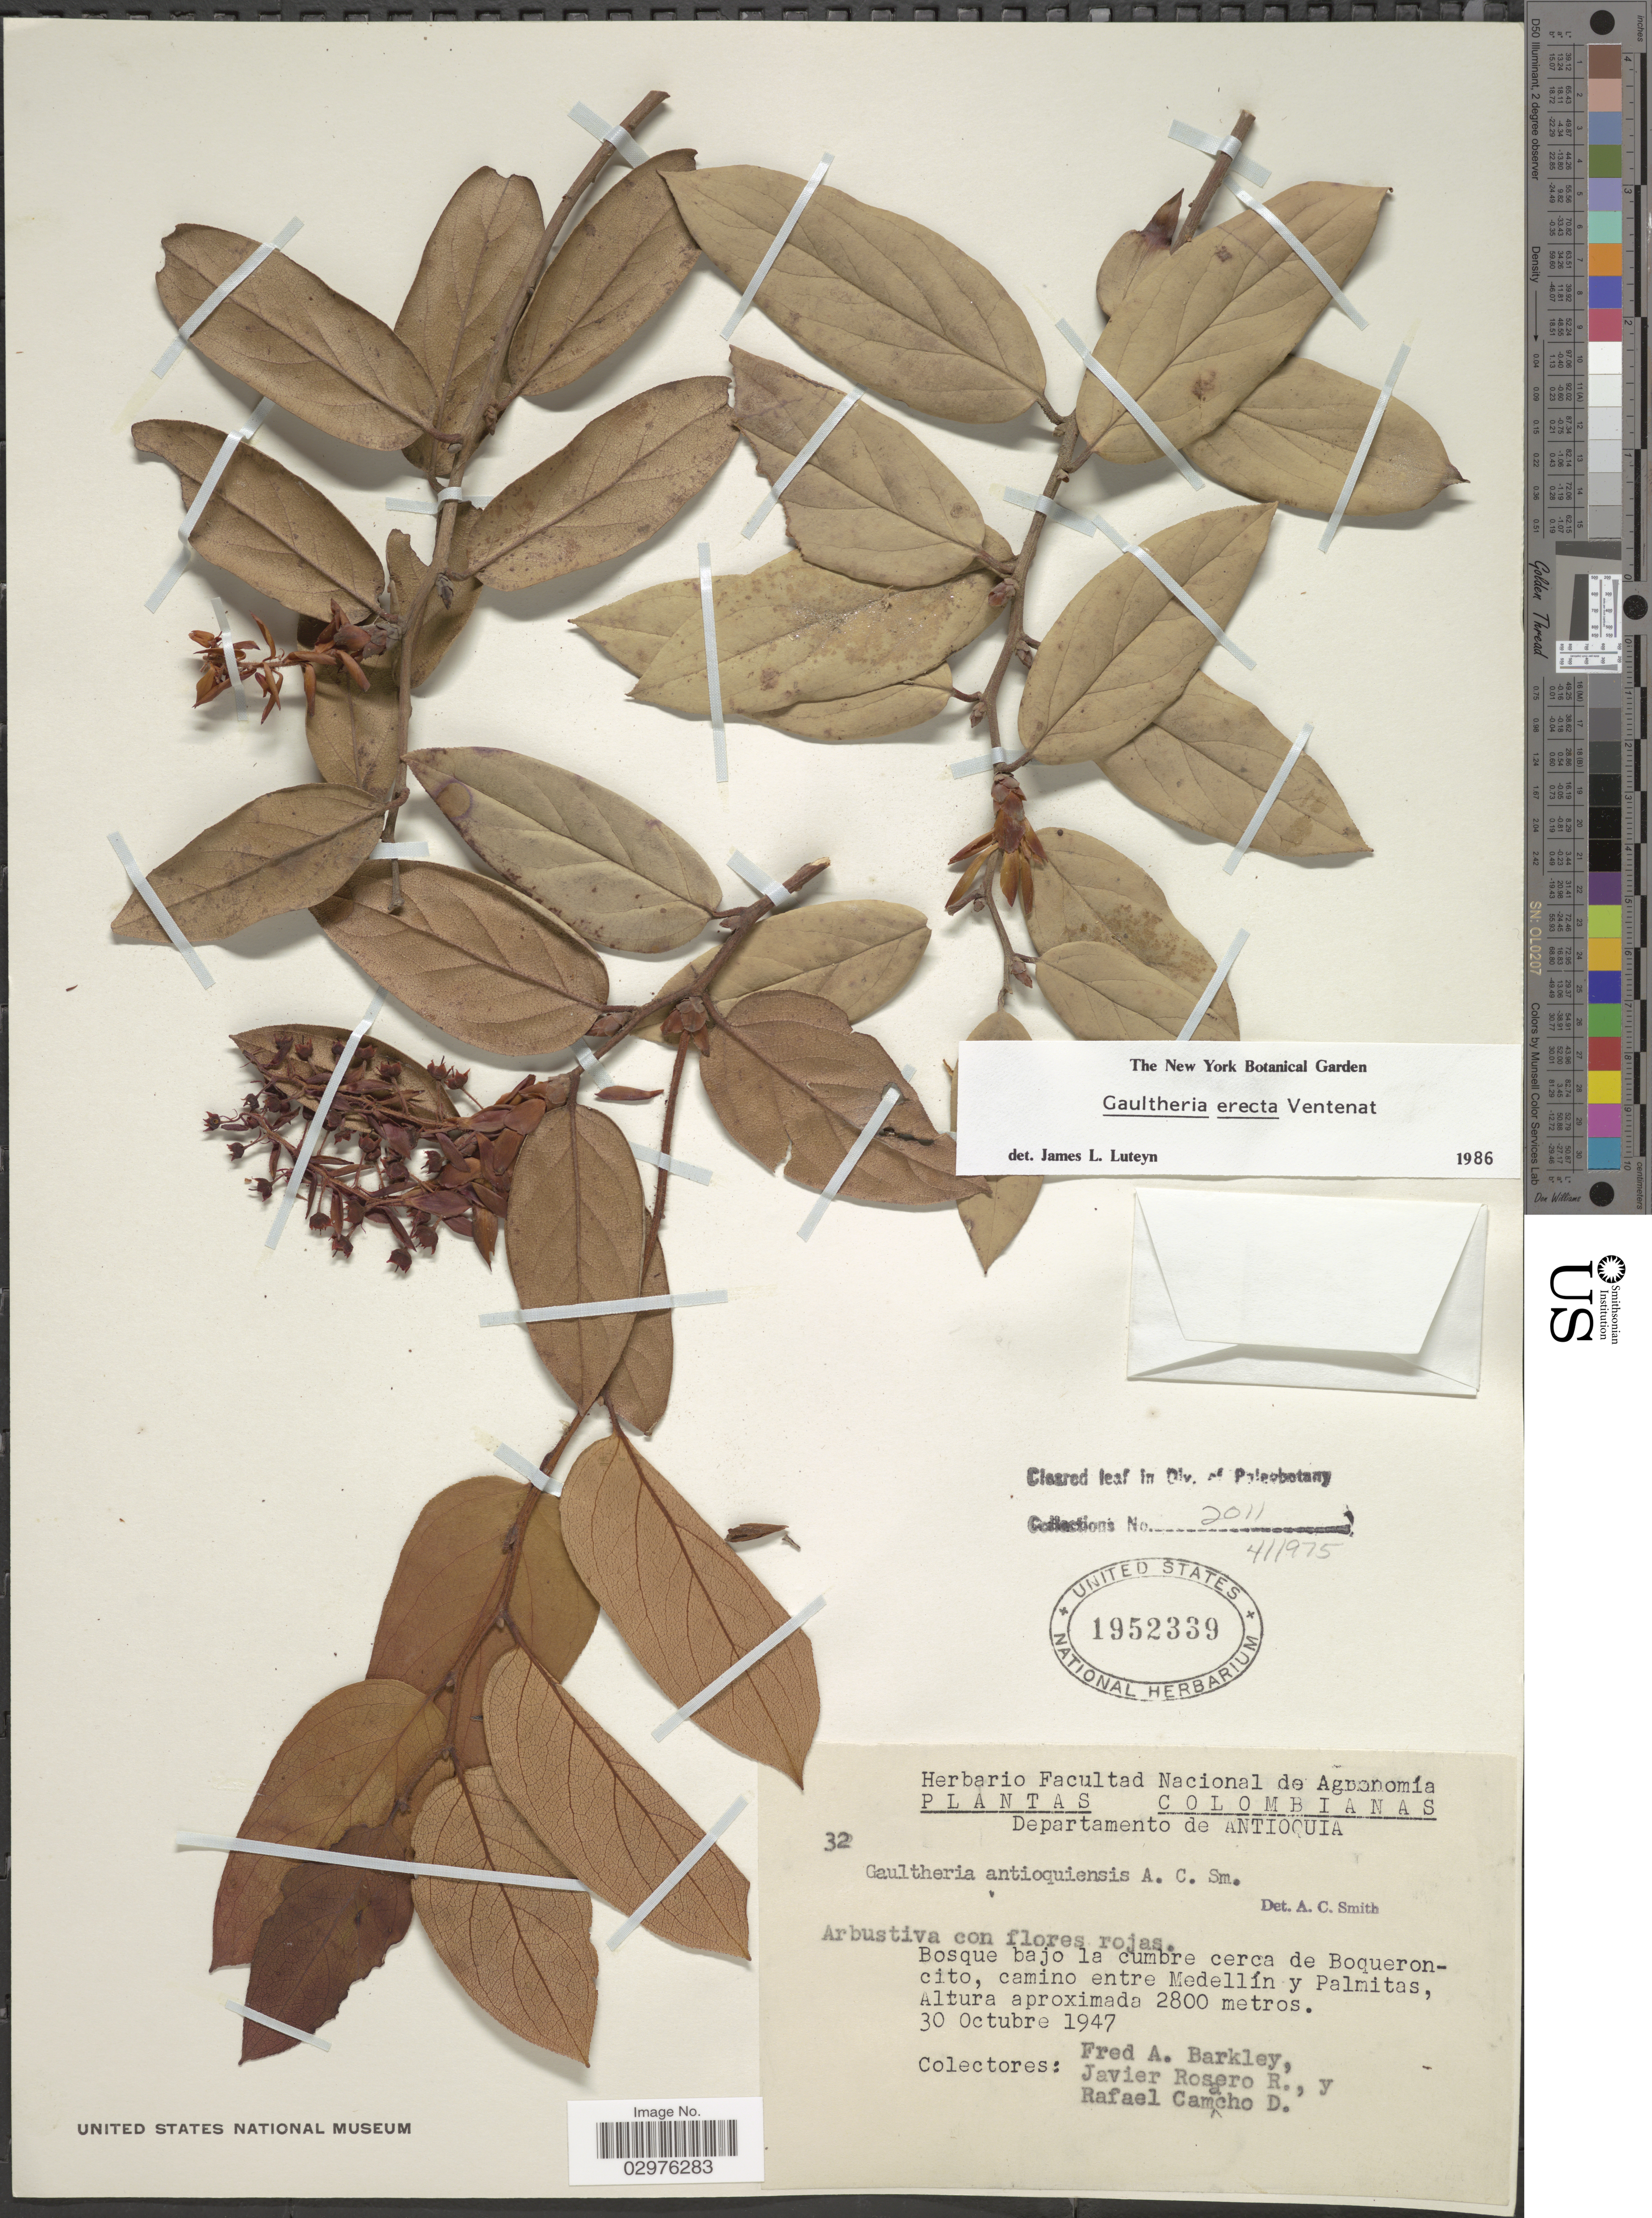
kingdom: Plantae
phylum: Tracheophyta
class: Magnoliopsida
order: Ericales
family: Ericaceae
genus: Gaultheria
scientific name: Gaultheria erecta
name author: Vent.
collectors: F. A. Barkley, J. Rosero R. & R. Camacho D.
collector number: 32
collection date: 1947-10-30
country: Colombia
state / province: Antioquia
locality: Departamento de Antioquia. Bosque bajo de la cumbre cerca de Boqueron-cito, camino entre Medellín y Palmitas.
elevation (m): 2800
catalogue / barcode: US 1952339